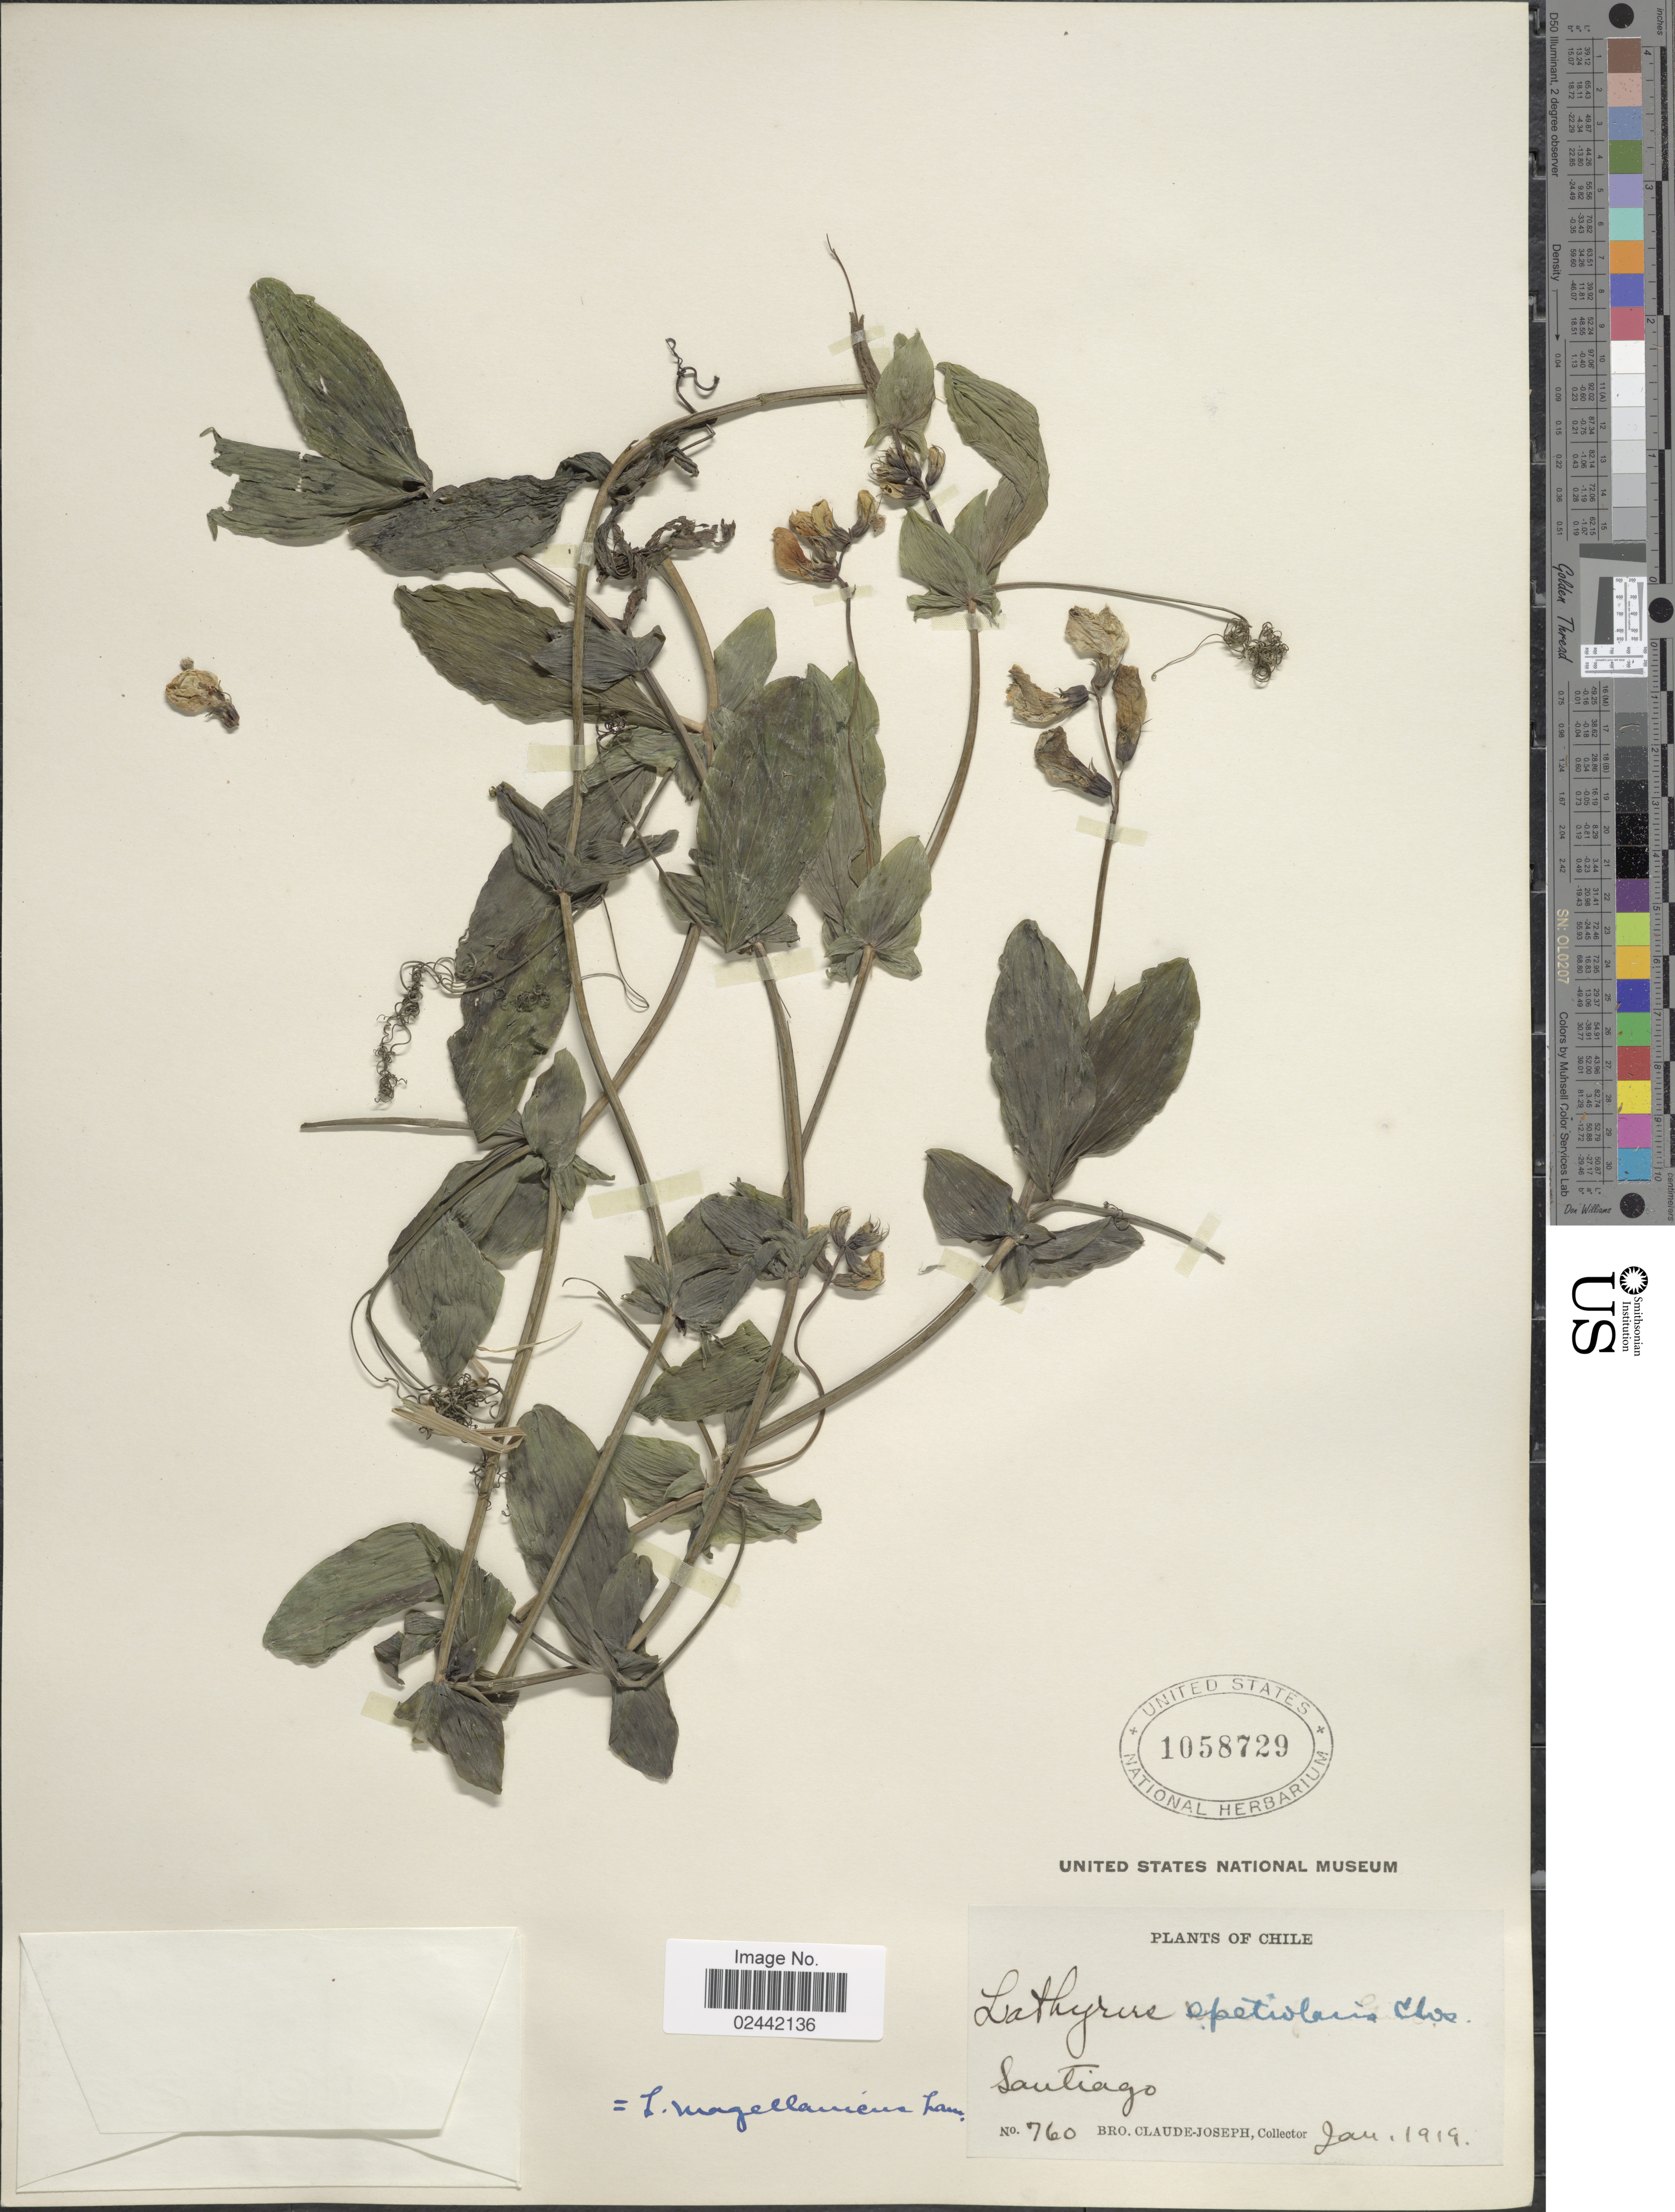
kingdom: Plantae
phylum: Tracheophyta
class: Magnoliopsida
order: Fabales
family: Fabaceae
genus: Lathyrus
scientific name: Lathyrus magellanicus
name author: Lam.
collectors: Bro. Claude-Joseph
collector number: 760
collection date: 1919-01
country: Chile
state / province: Región Metropolitana (RM)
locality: Santiago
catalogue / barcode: US 1058729